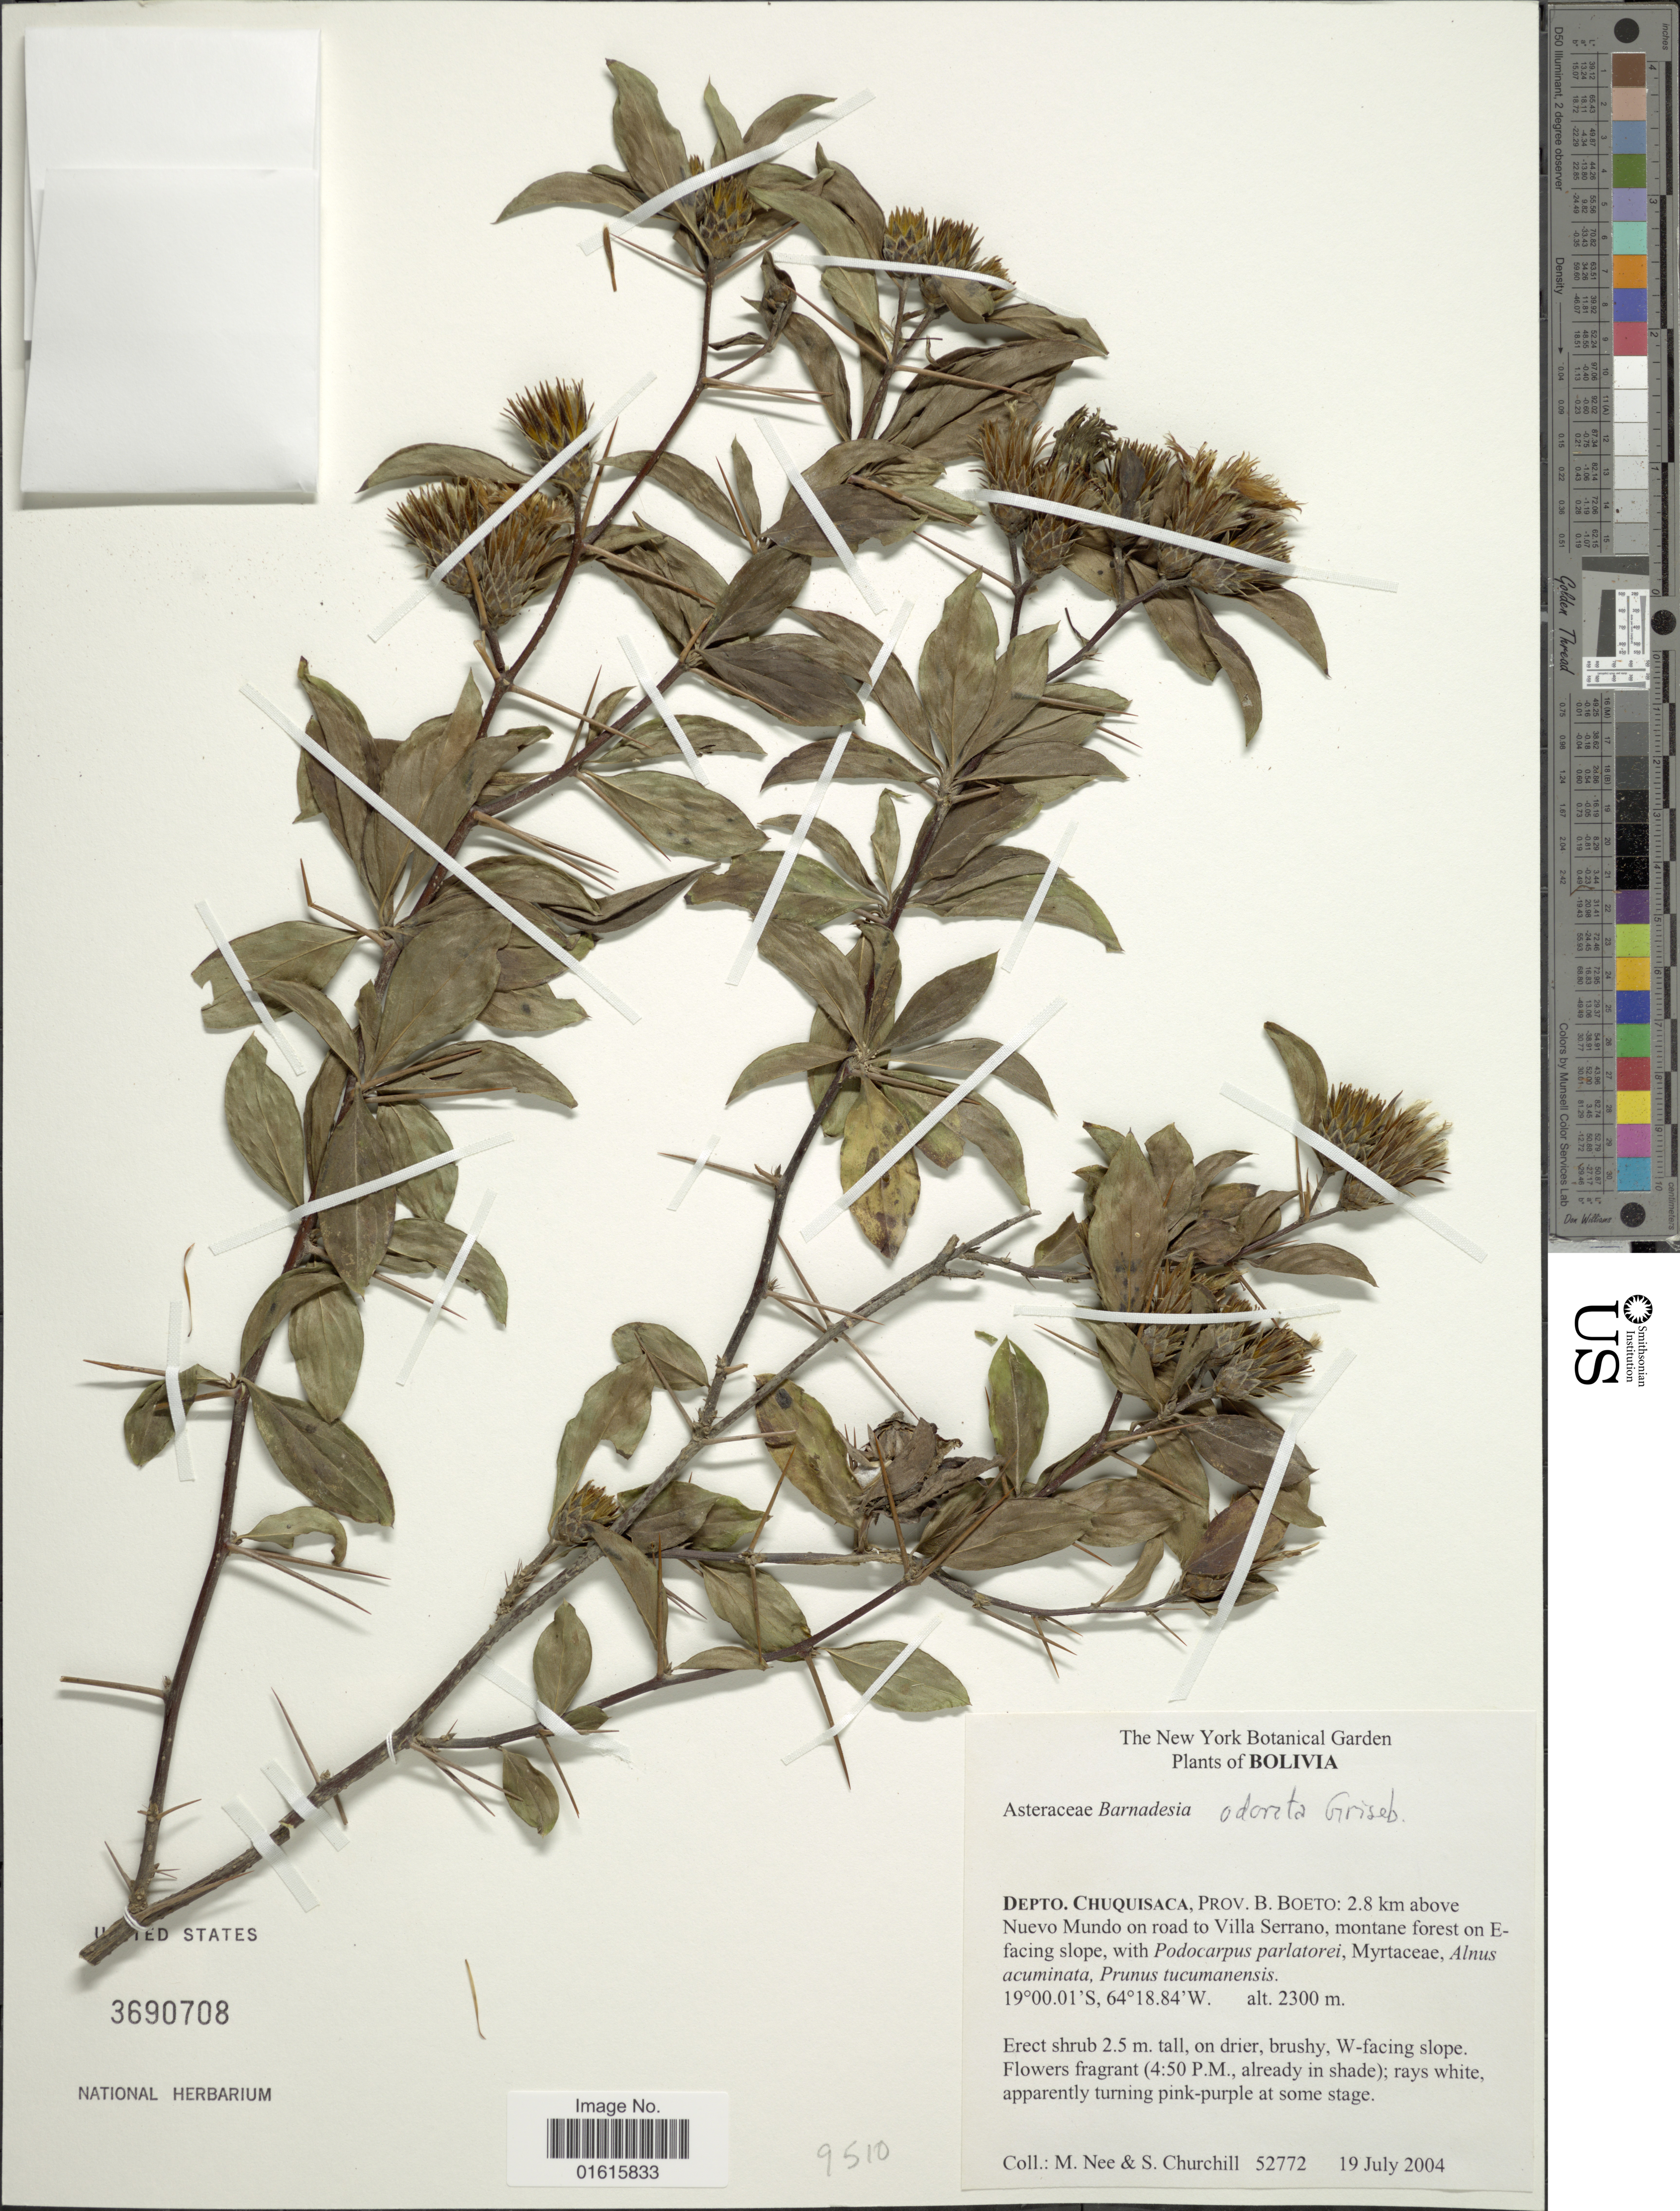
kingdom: Plantae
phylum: Tracheophyta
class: Magnoliopsida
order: Asterales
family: Asteraceae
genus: Barnadesia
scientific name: Barnadesia odorata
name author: Griseb.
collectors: M. Nee & S. Churchill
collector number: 52772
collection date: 2004-07-19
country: Bolivia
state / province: Chuquisaca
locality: Prov. B.Boeto: 2.8 km above Nuevo Mundo on road to Villa Serrano, montane forest on E facing slope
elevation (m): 2300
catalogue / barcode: US 369708